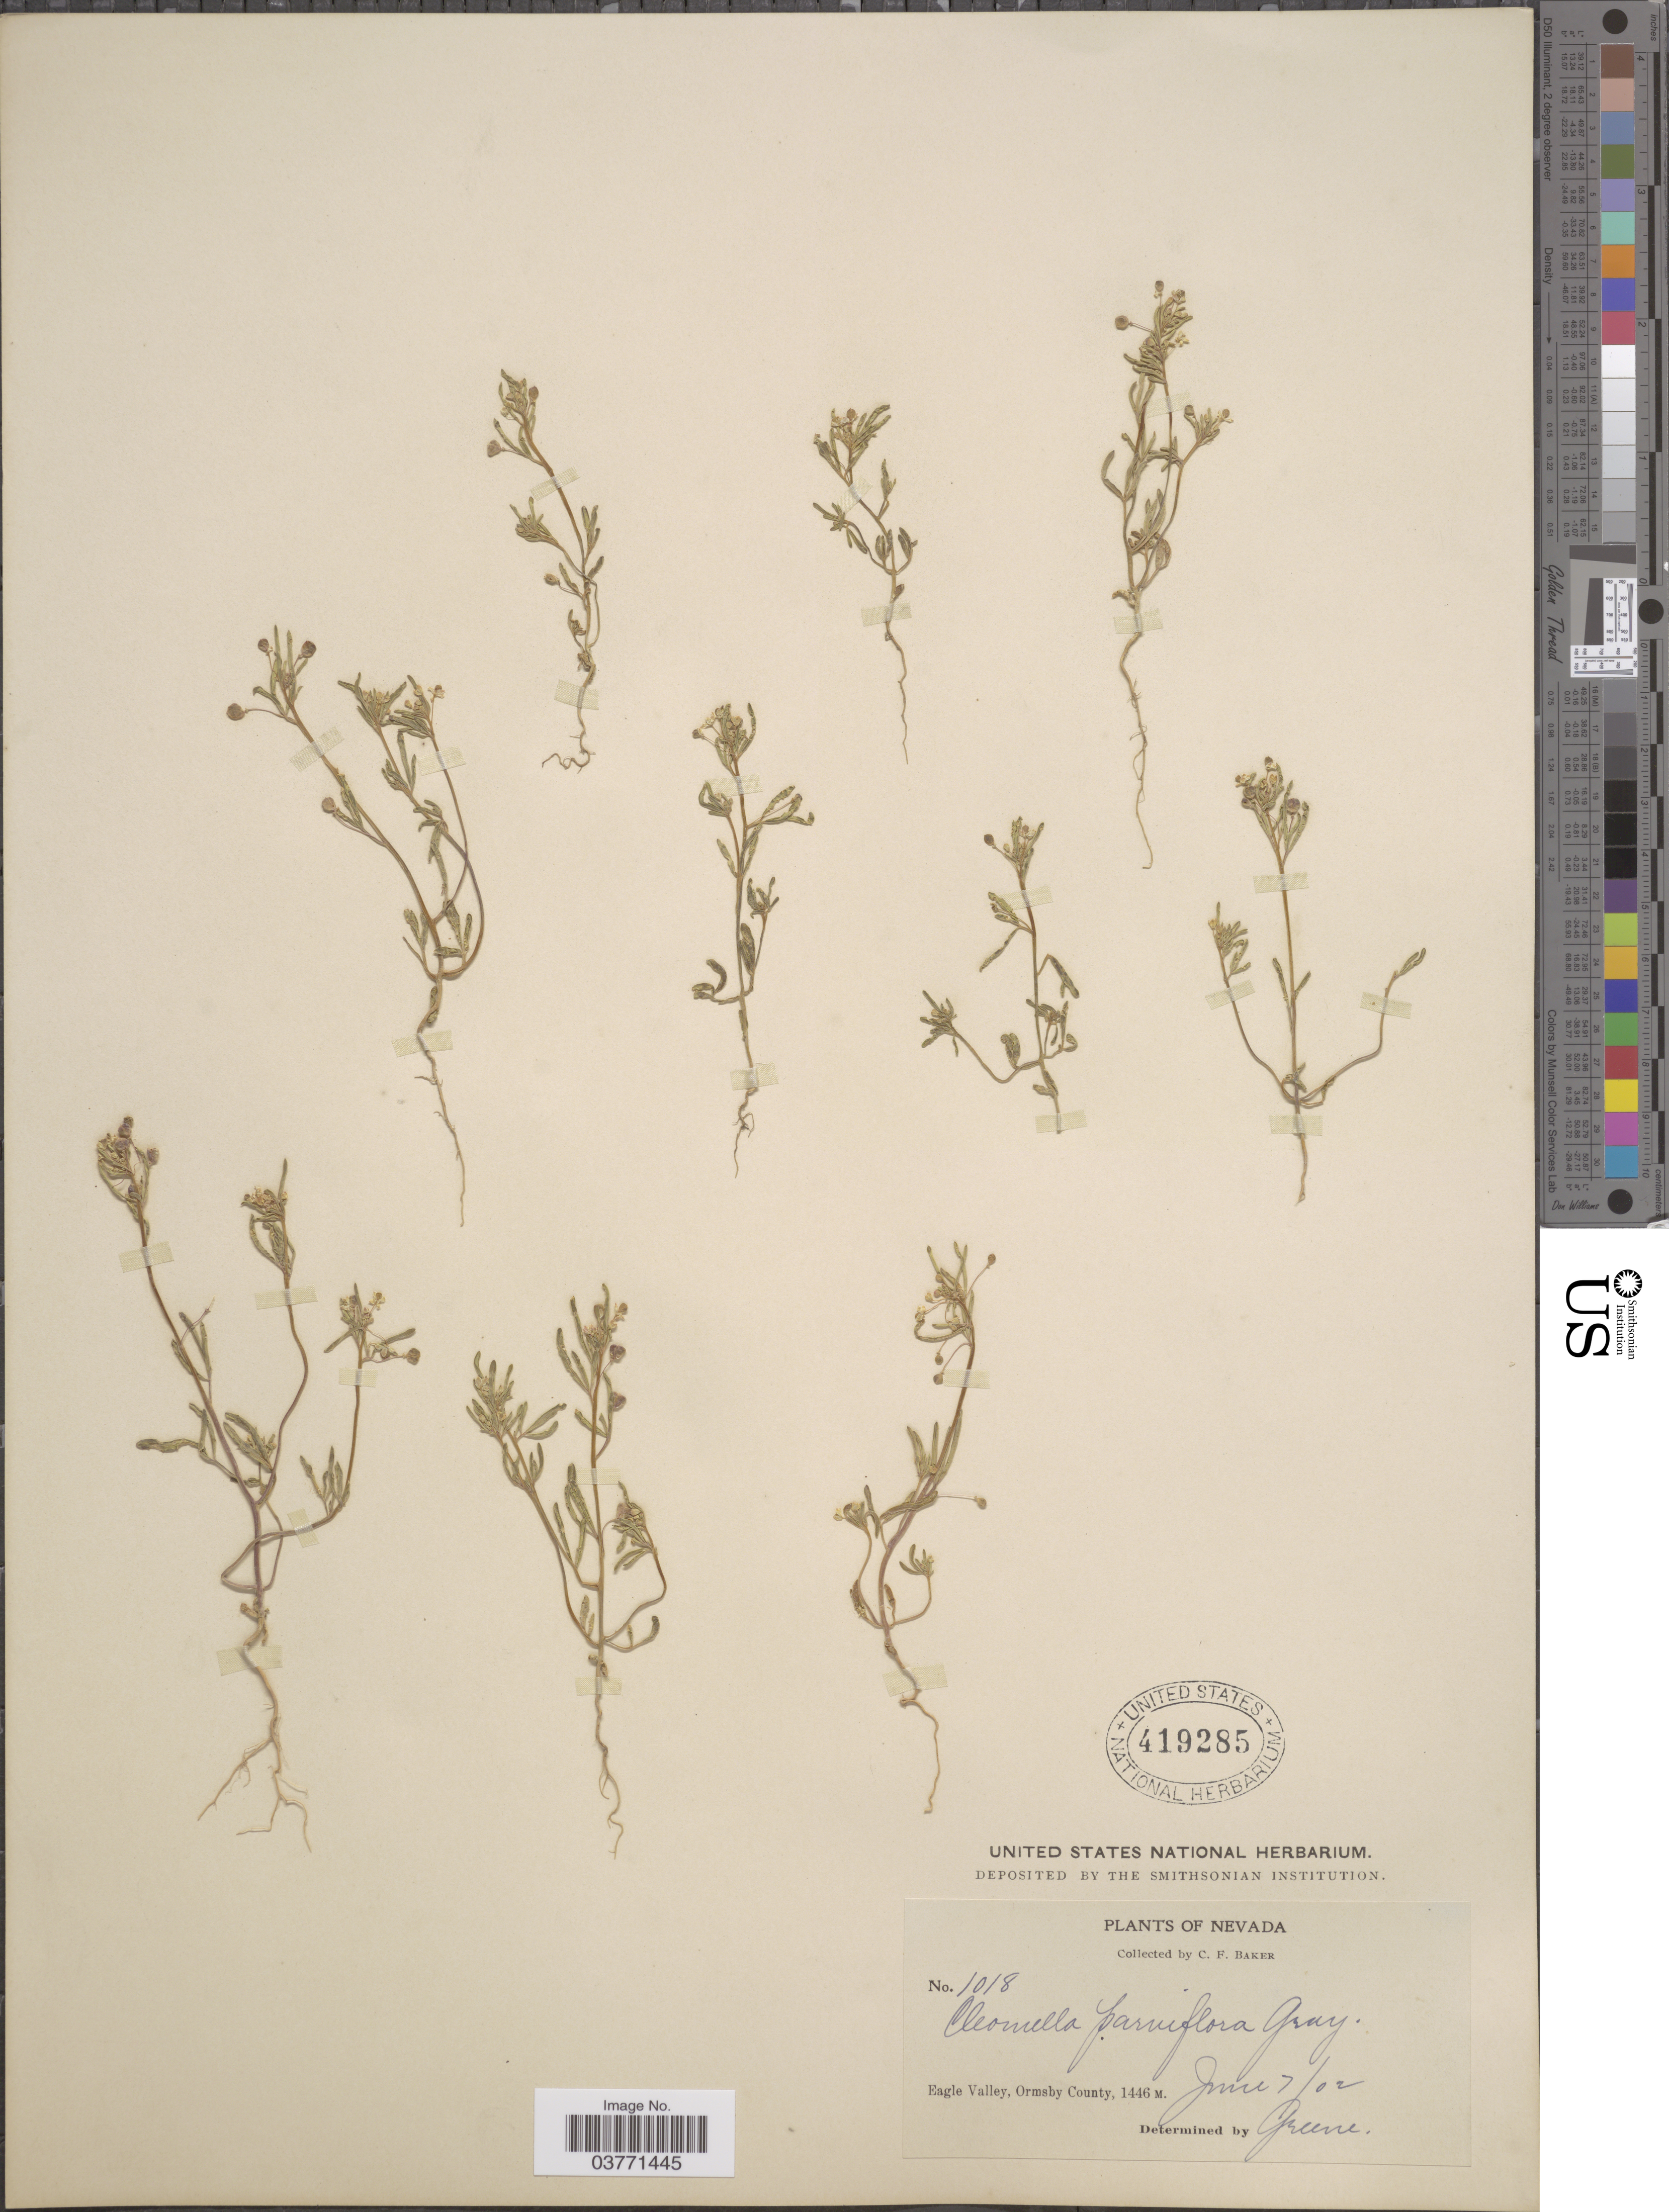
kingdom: Plantae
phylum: Tracheophyta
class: Magnoliopsida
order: Brassicales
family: Cleomaceae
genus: Cleomella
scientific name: Cleomella parviflora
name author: A. Gray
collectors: C. F. Baker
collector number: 1018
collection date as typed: Transcribed d/m/y: 7/6/2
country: United States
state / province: Nevada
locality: Eagle Valley, Ormsby County.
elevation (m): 1446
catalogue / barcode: US 419285